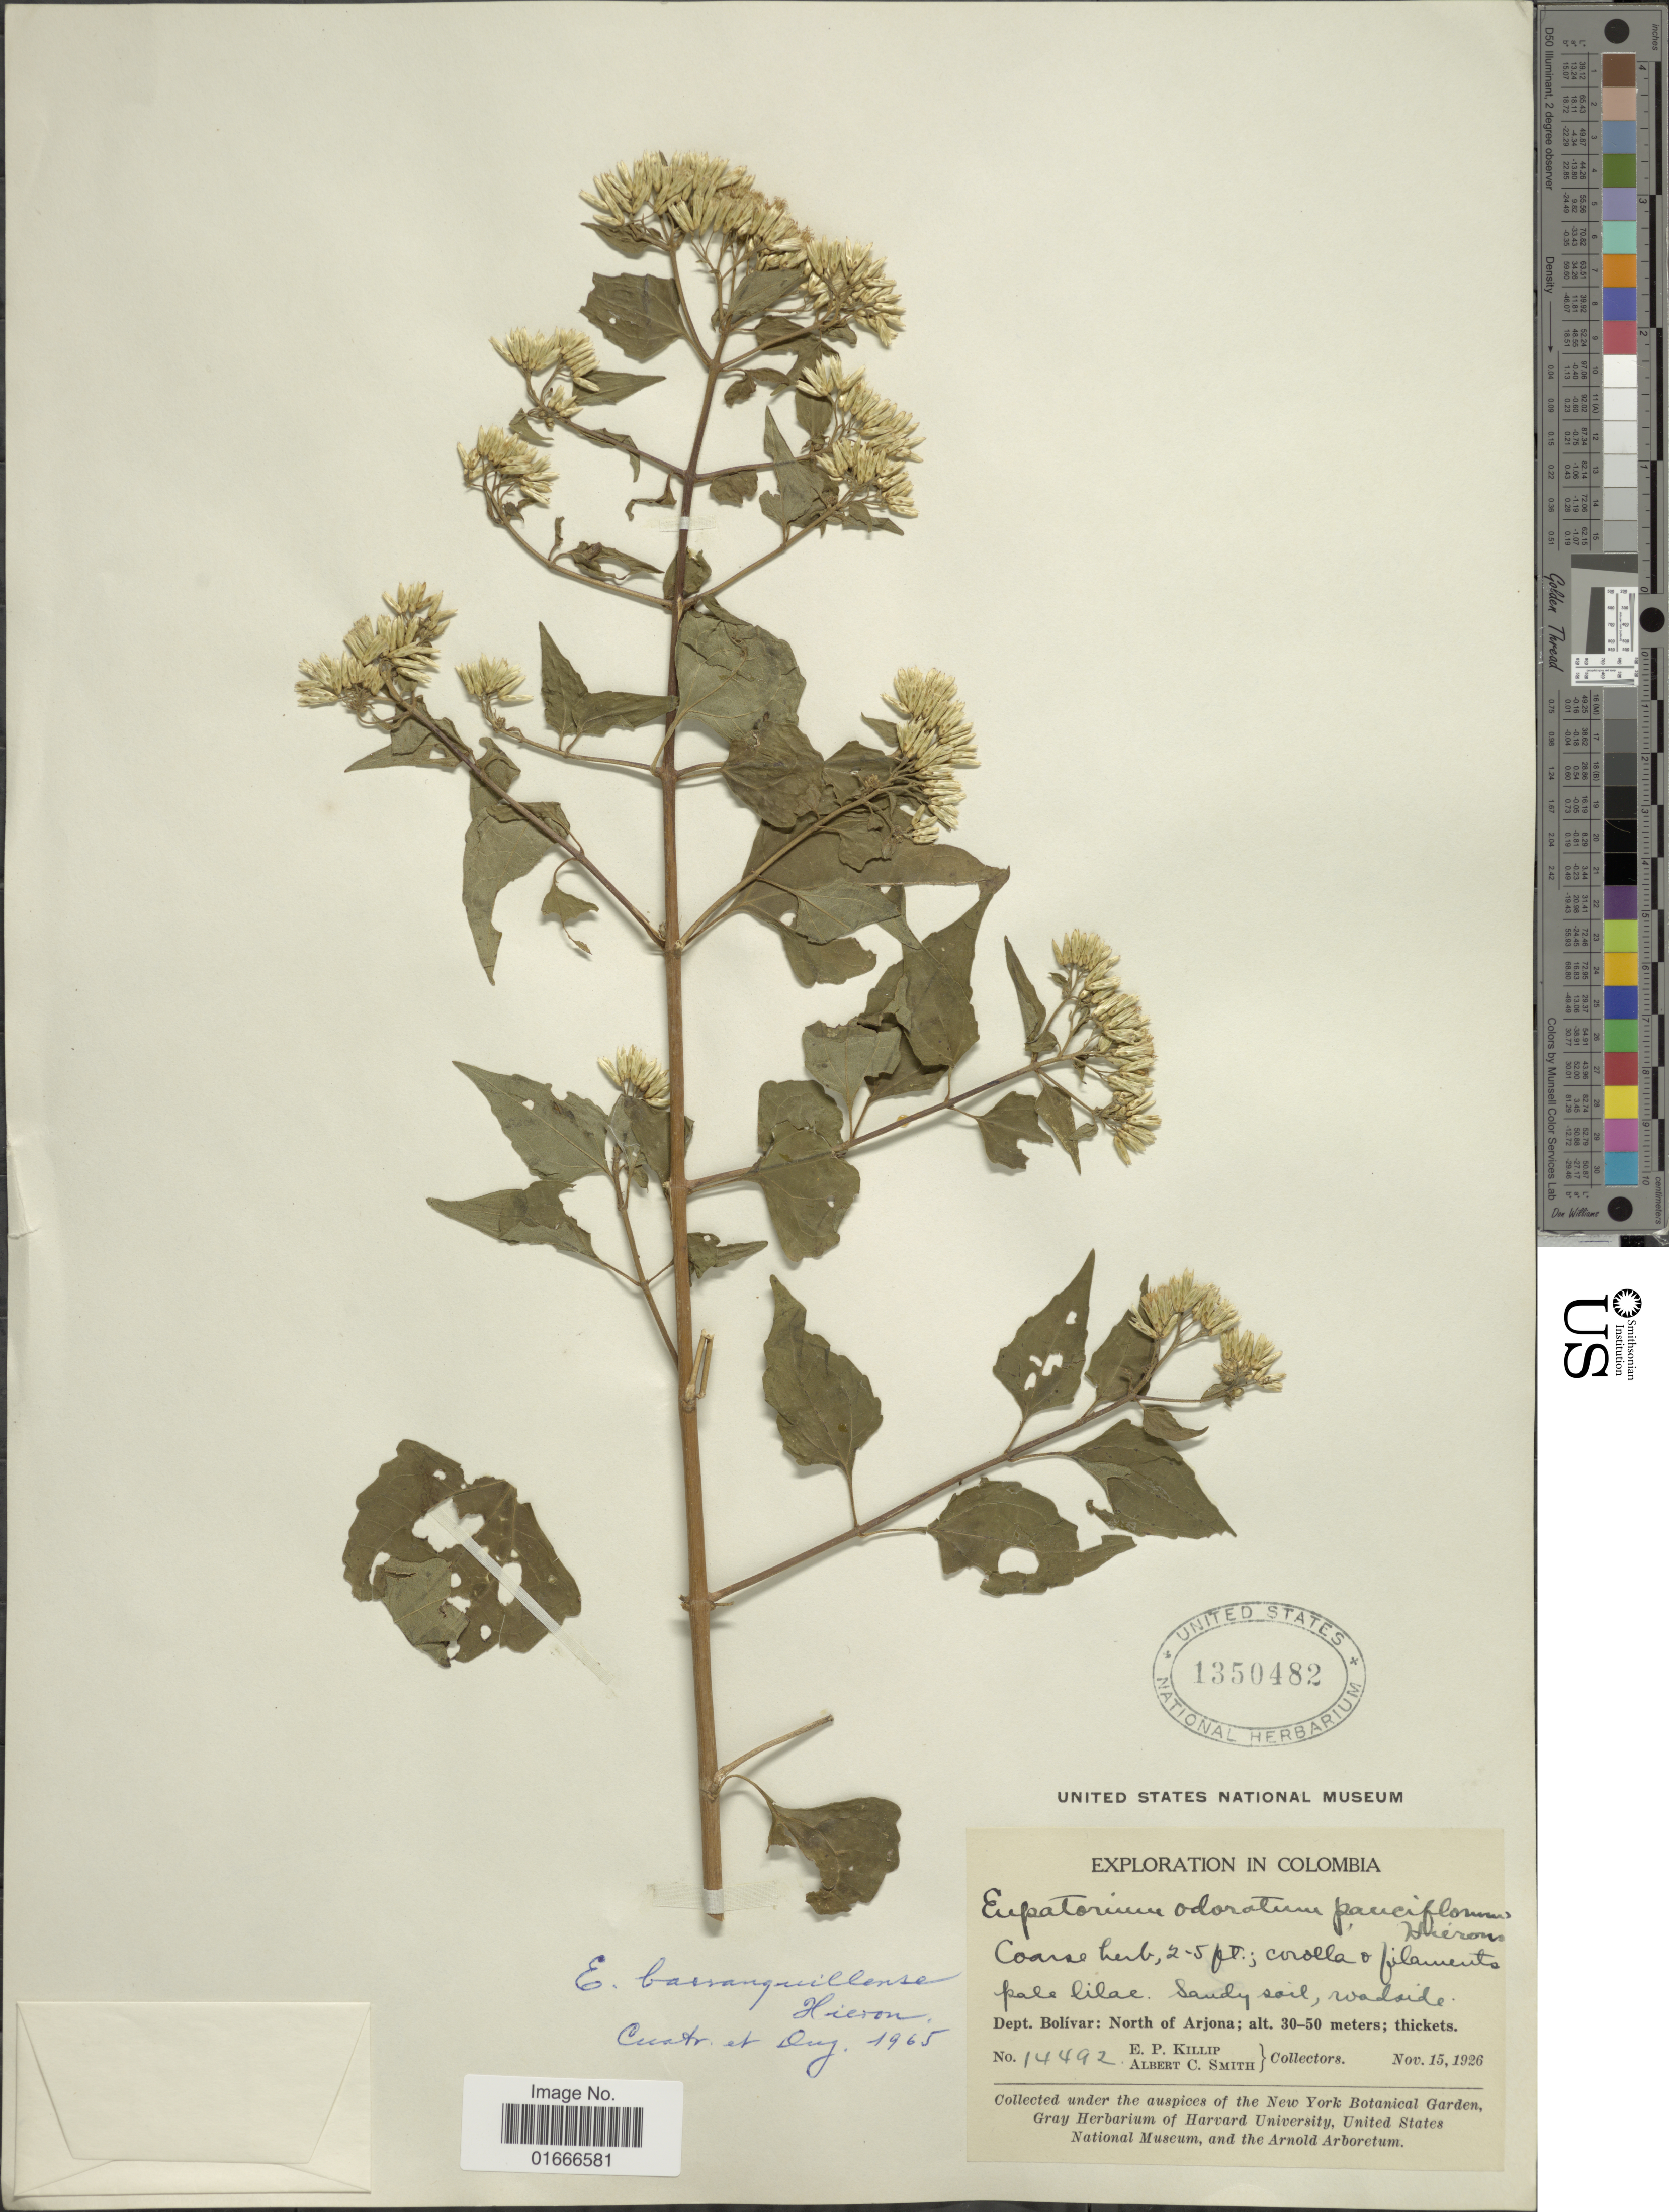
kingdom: Plantae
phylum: Tracheophyta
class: Magnoliopsida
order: Asterales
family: Asteraceae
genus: Chromolaena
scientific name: Chromolaena barranquillensis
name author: (Hieron.) R.M. King & H. Rob.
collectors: E. P. Killip & A. C. Smith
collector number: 14492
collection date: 1926-11-15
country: Colombia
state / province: Bolívar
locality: North of Arjona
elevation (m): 30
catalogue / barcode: US 1350482